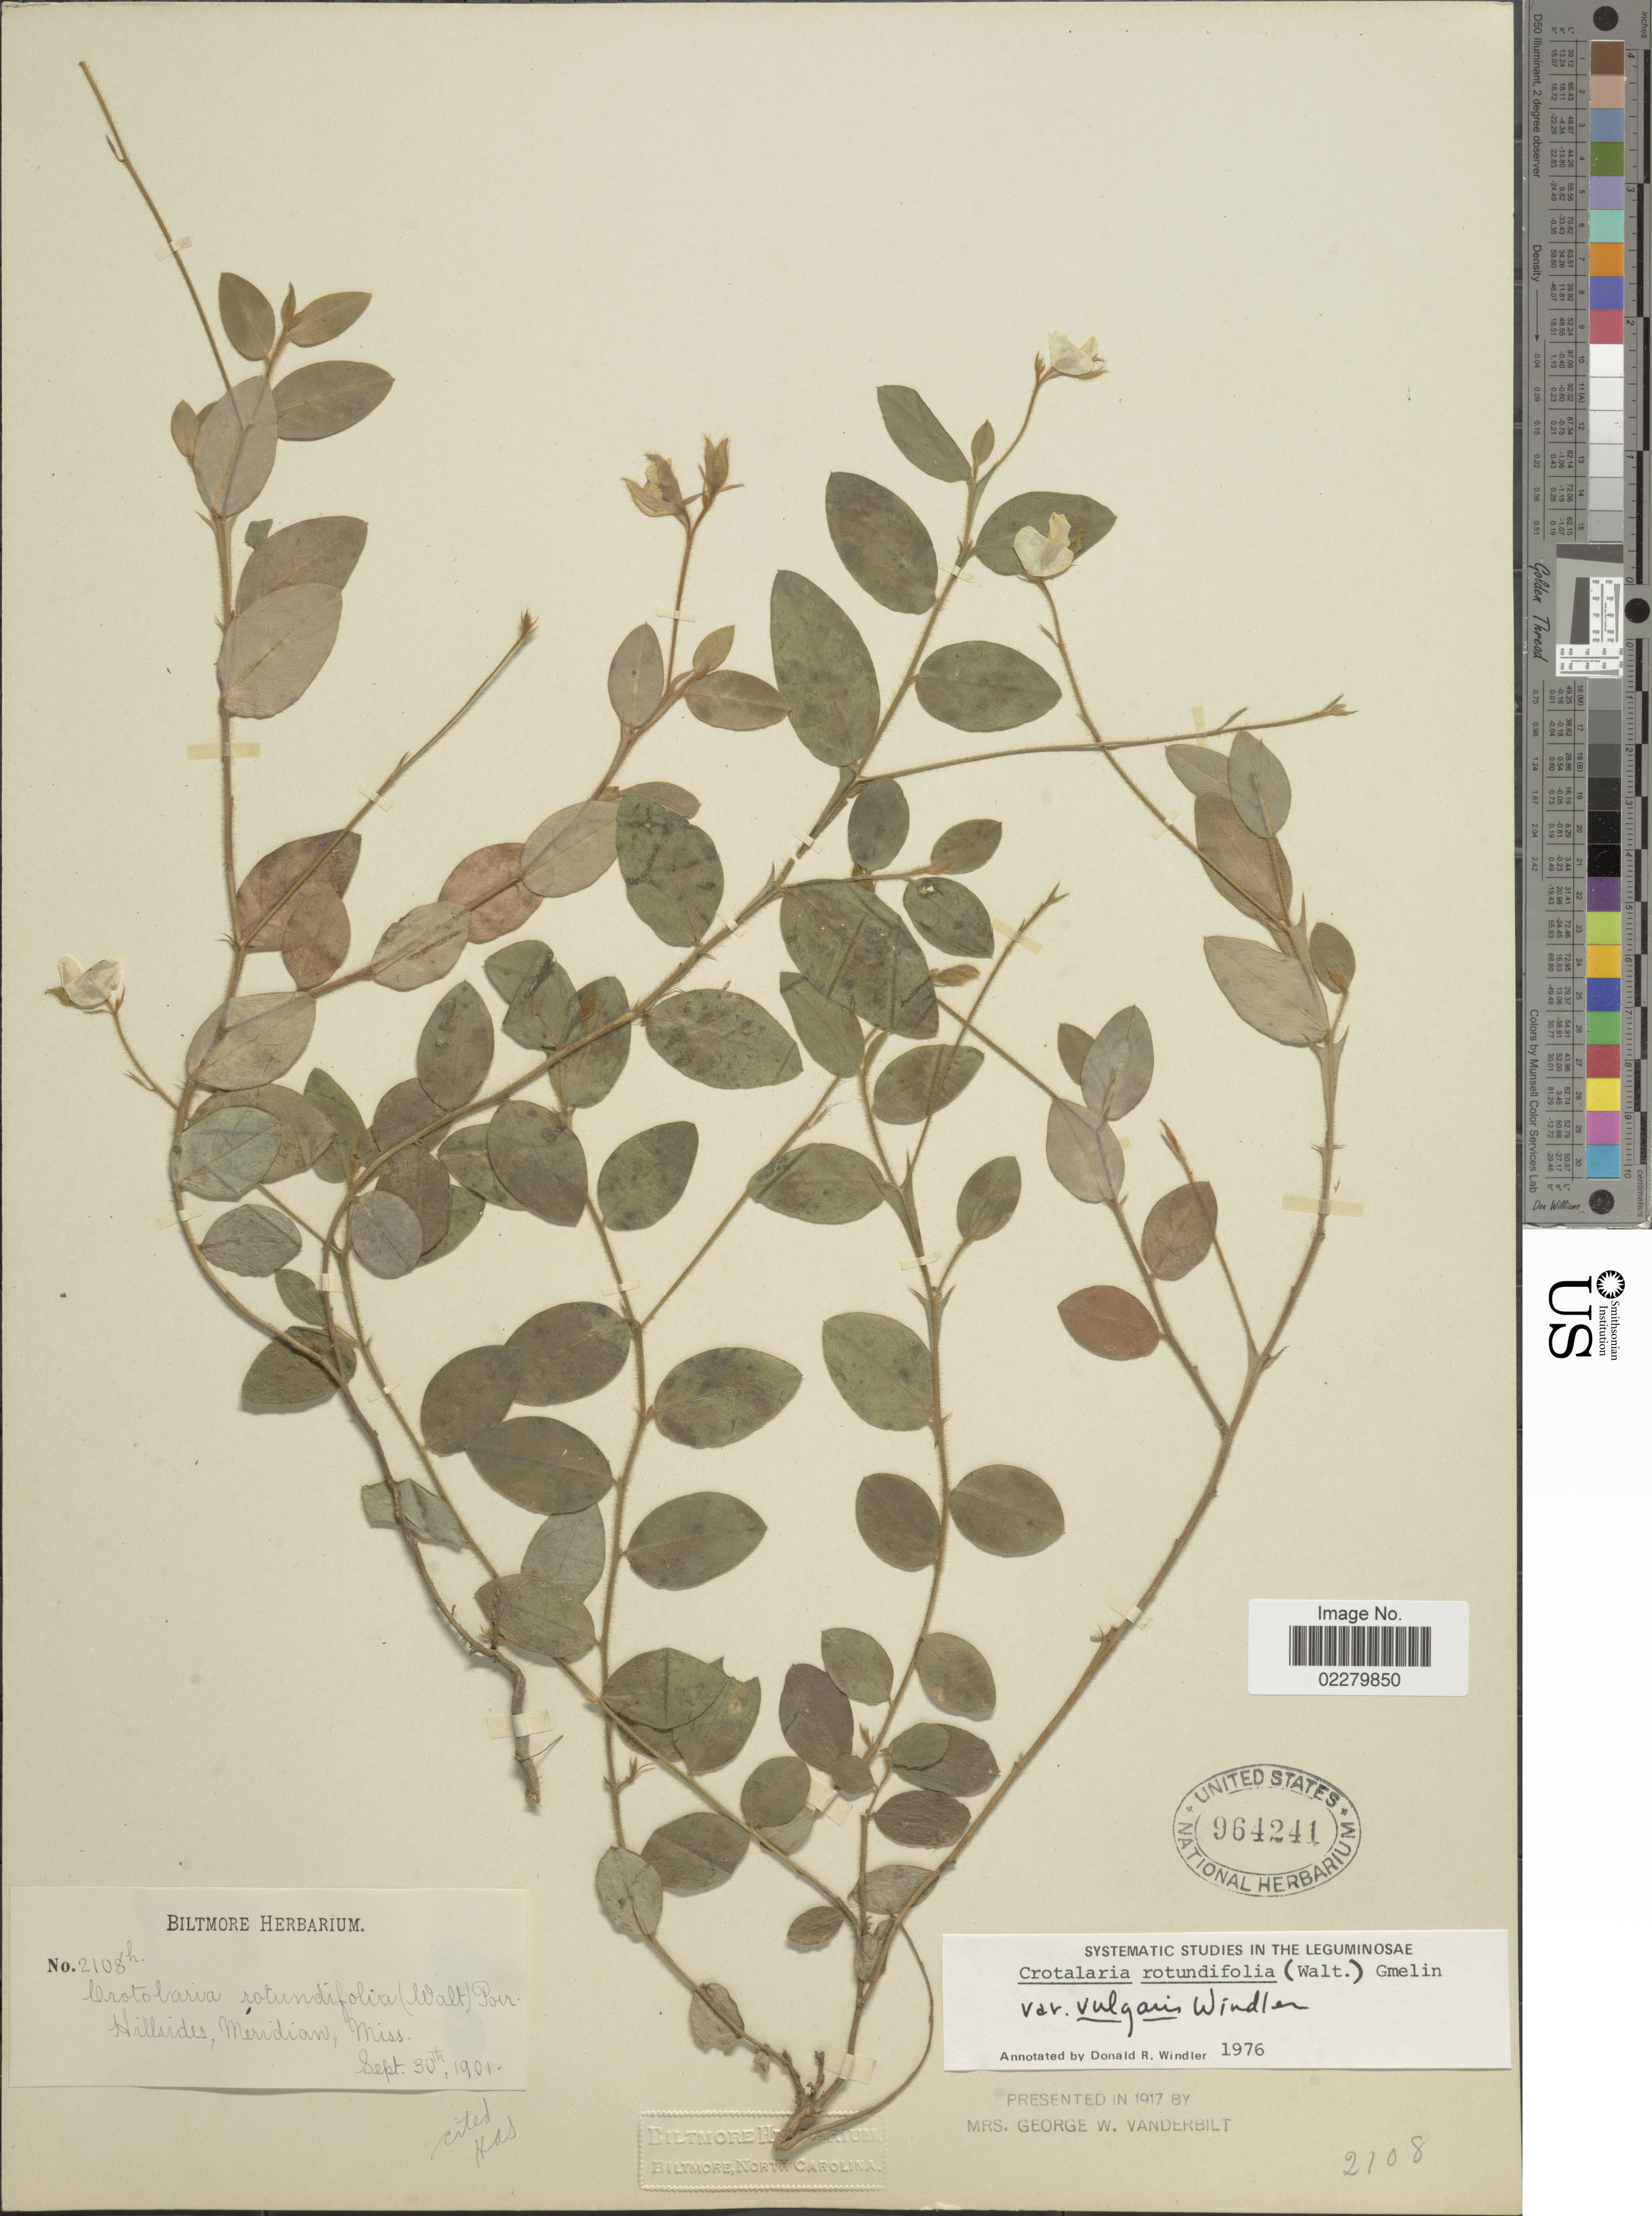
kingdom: Plantae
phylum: Tracheophyta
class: Magnoliopsida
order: Fabales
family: Fabaceae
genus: Crotalaria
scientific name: Crotalaria rotundifolia var. vulgaris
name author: Windler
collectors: ex herb. Biltmore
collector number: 2108h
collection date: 1901-09-30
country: United States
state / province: Mississippi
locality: Hillsides, Meridian, Miss.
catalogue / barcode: US 964241